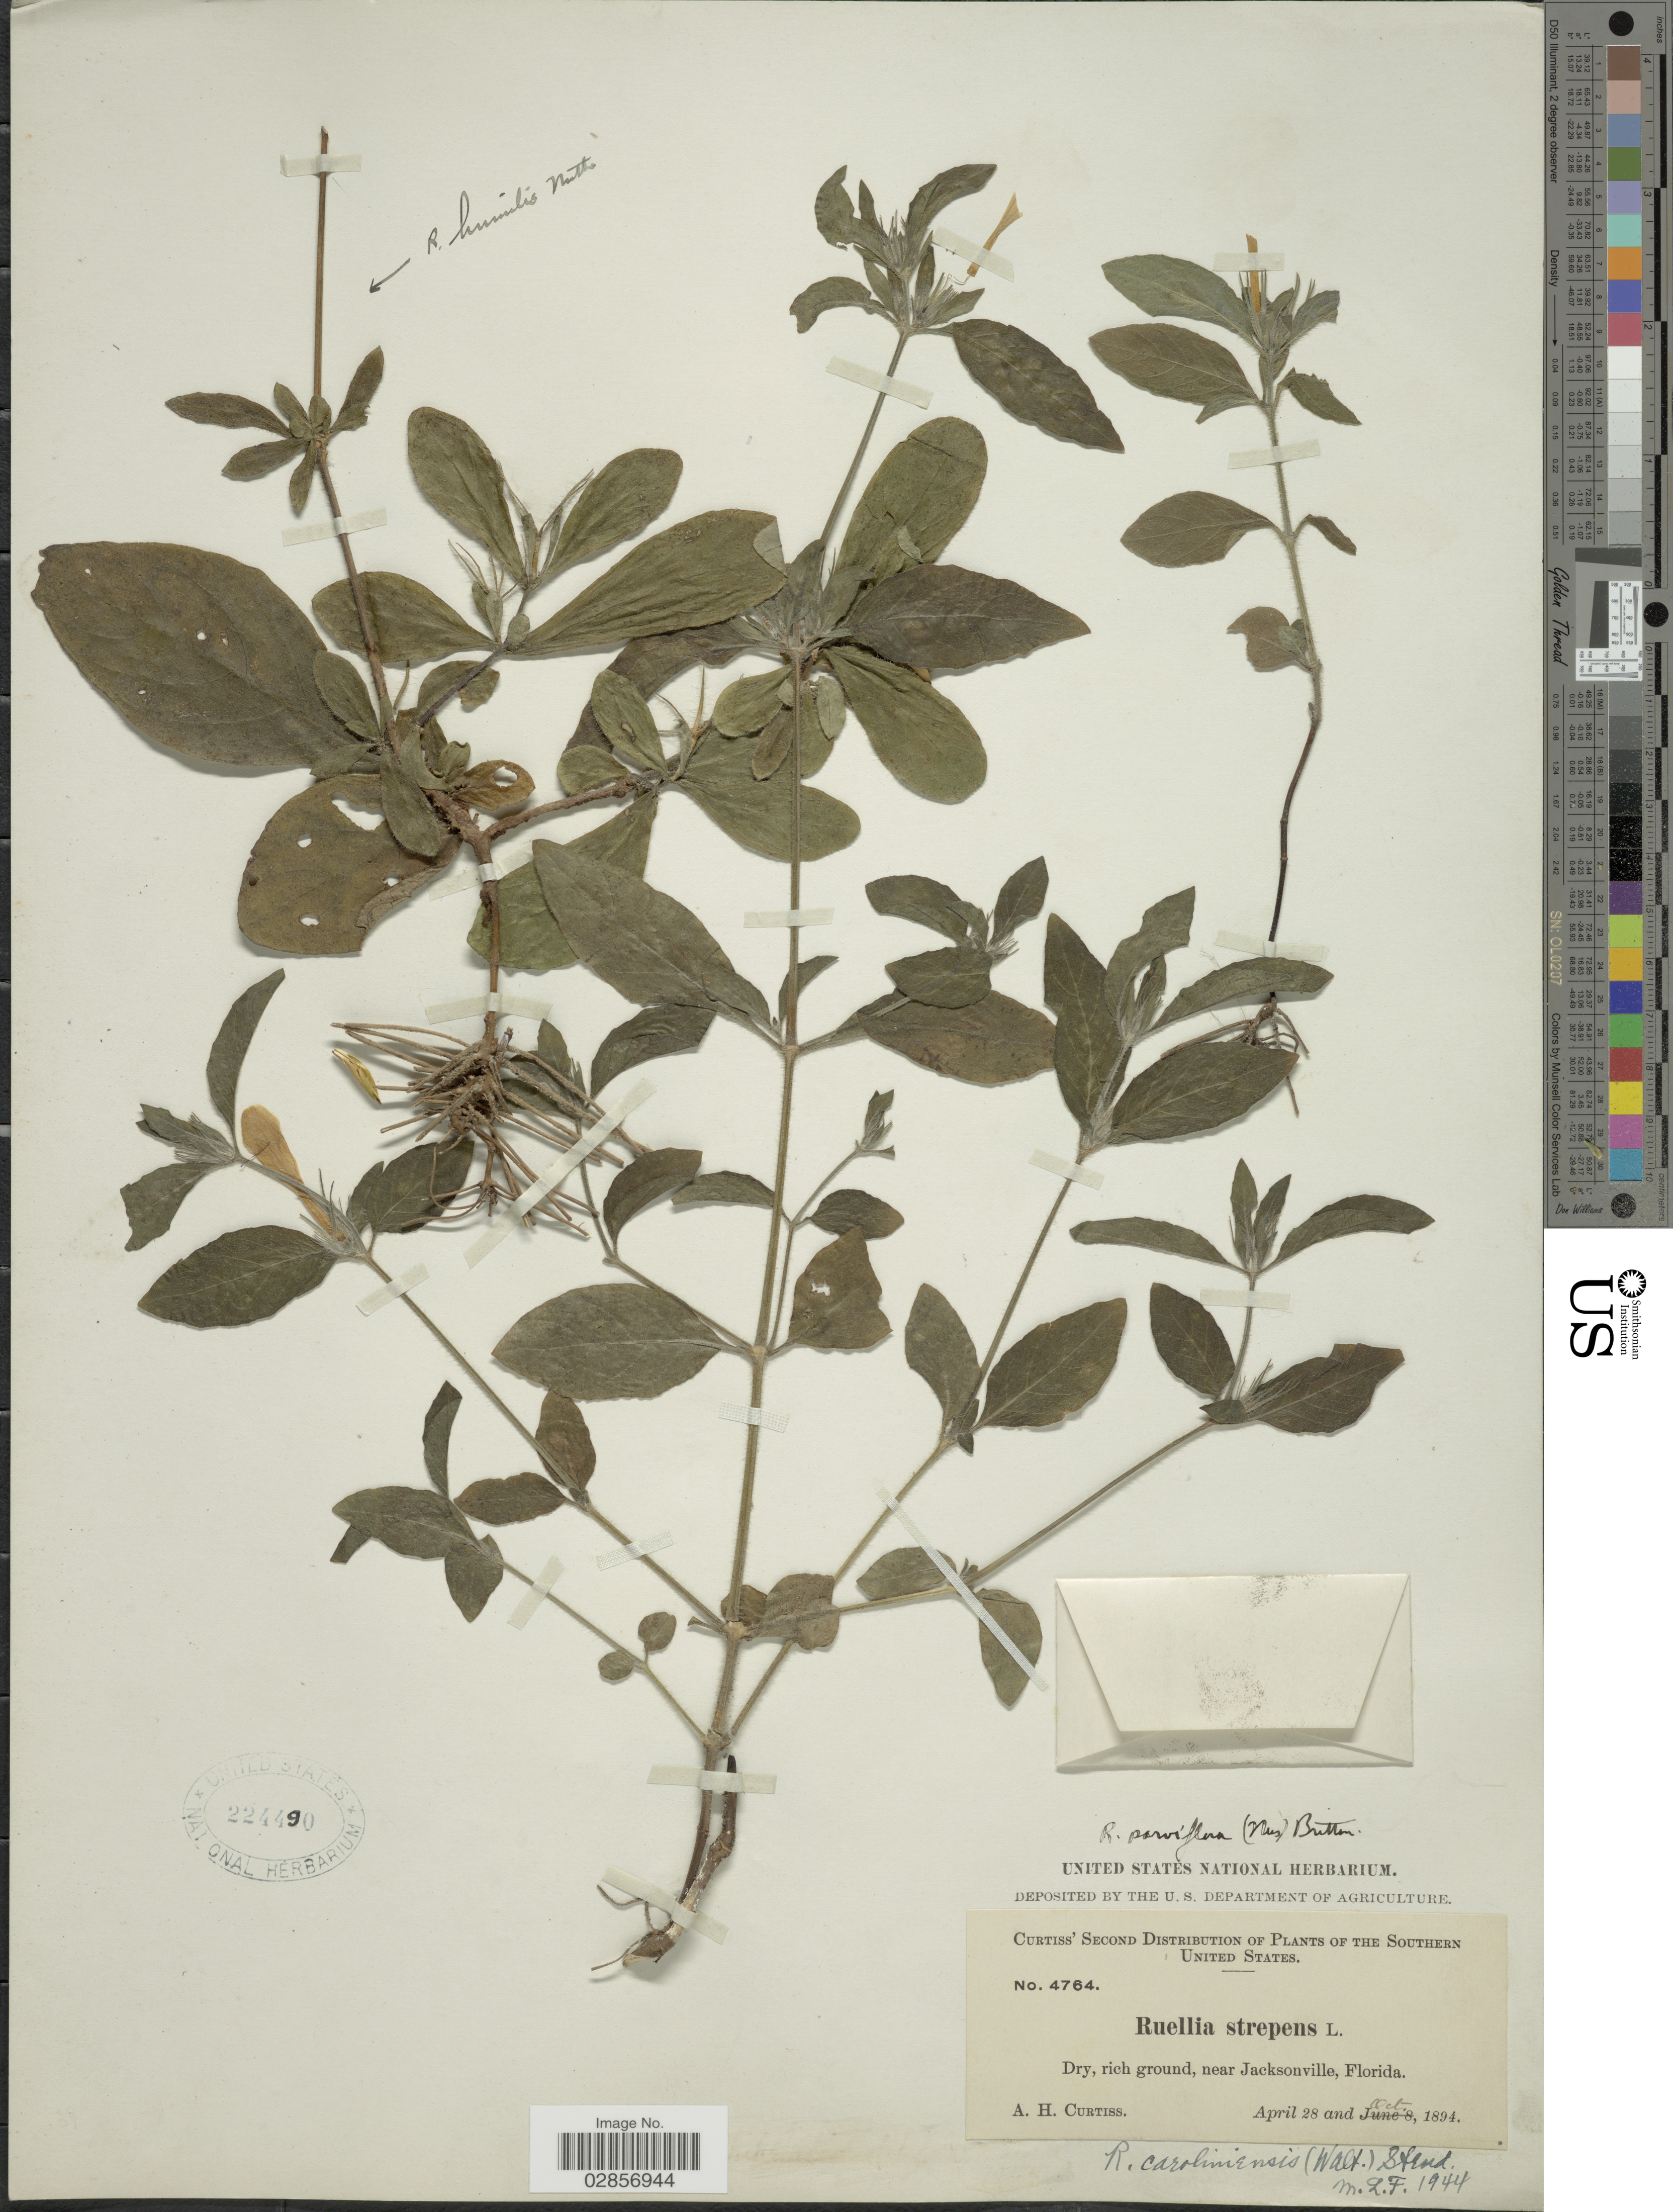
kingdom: Plantae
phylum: Tracheophyta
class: Magnoliopsida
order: Lamiales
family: Acanthaceae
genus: Ruellia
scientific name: Ruellia caroliniensis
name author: (J.F. Gmel.) Steud.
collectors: A. H. Curtiss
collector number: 4764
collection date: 1894-04-28/1894-10-08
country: United States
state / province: Florida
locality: Southern United States. Dry, rich ground, near Jacksonville.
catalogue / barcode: US 224490